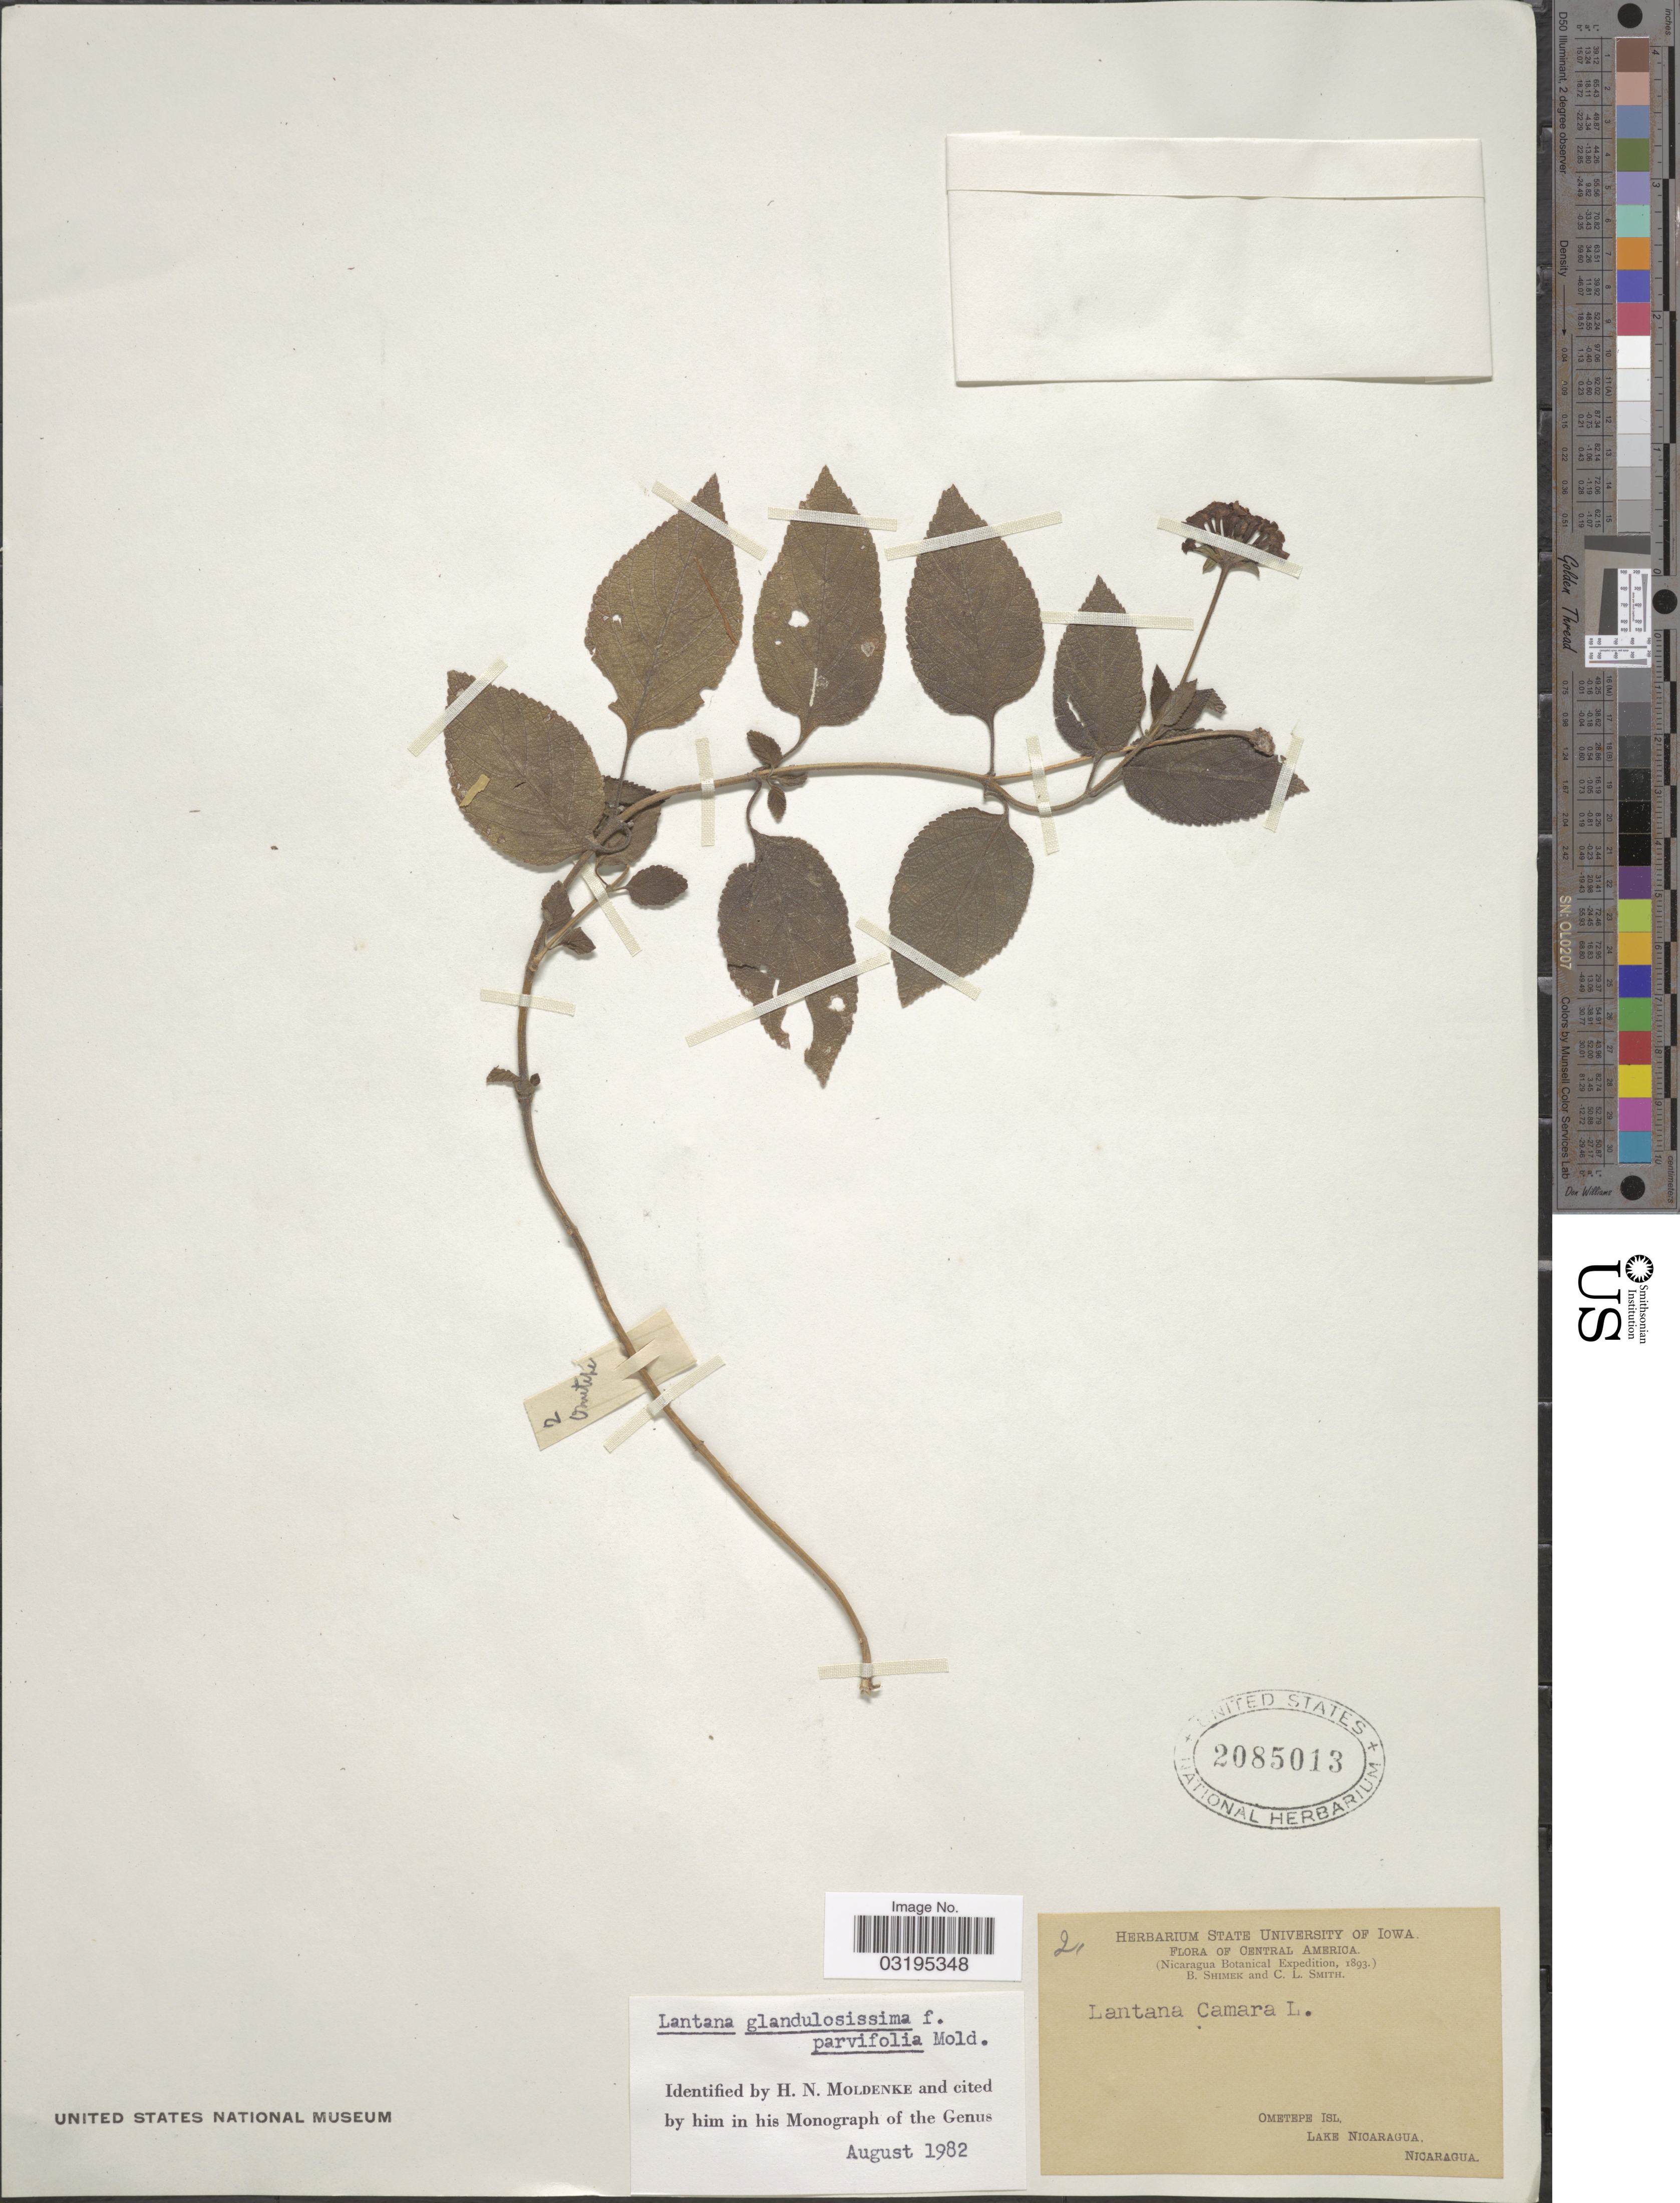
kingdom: Plantae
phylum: Tracheophyta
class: Magnoliopsida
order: Lamiales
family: Verbenaceae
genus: Lantana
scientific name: Lantana glandulosissima f. parvifolia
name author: Hayek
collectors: B. Shimek & C. L. Smith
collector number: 21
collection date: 1893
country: Nicaragua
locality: Ometepe Isl, Lake Nicaragua.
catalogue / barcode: US 2085013